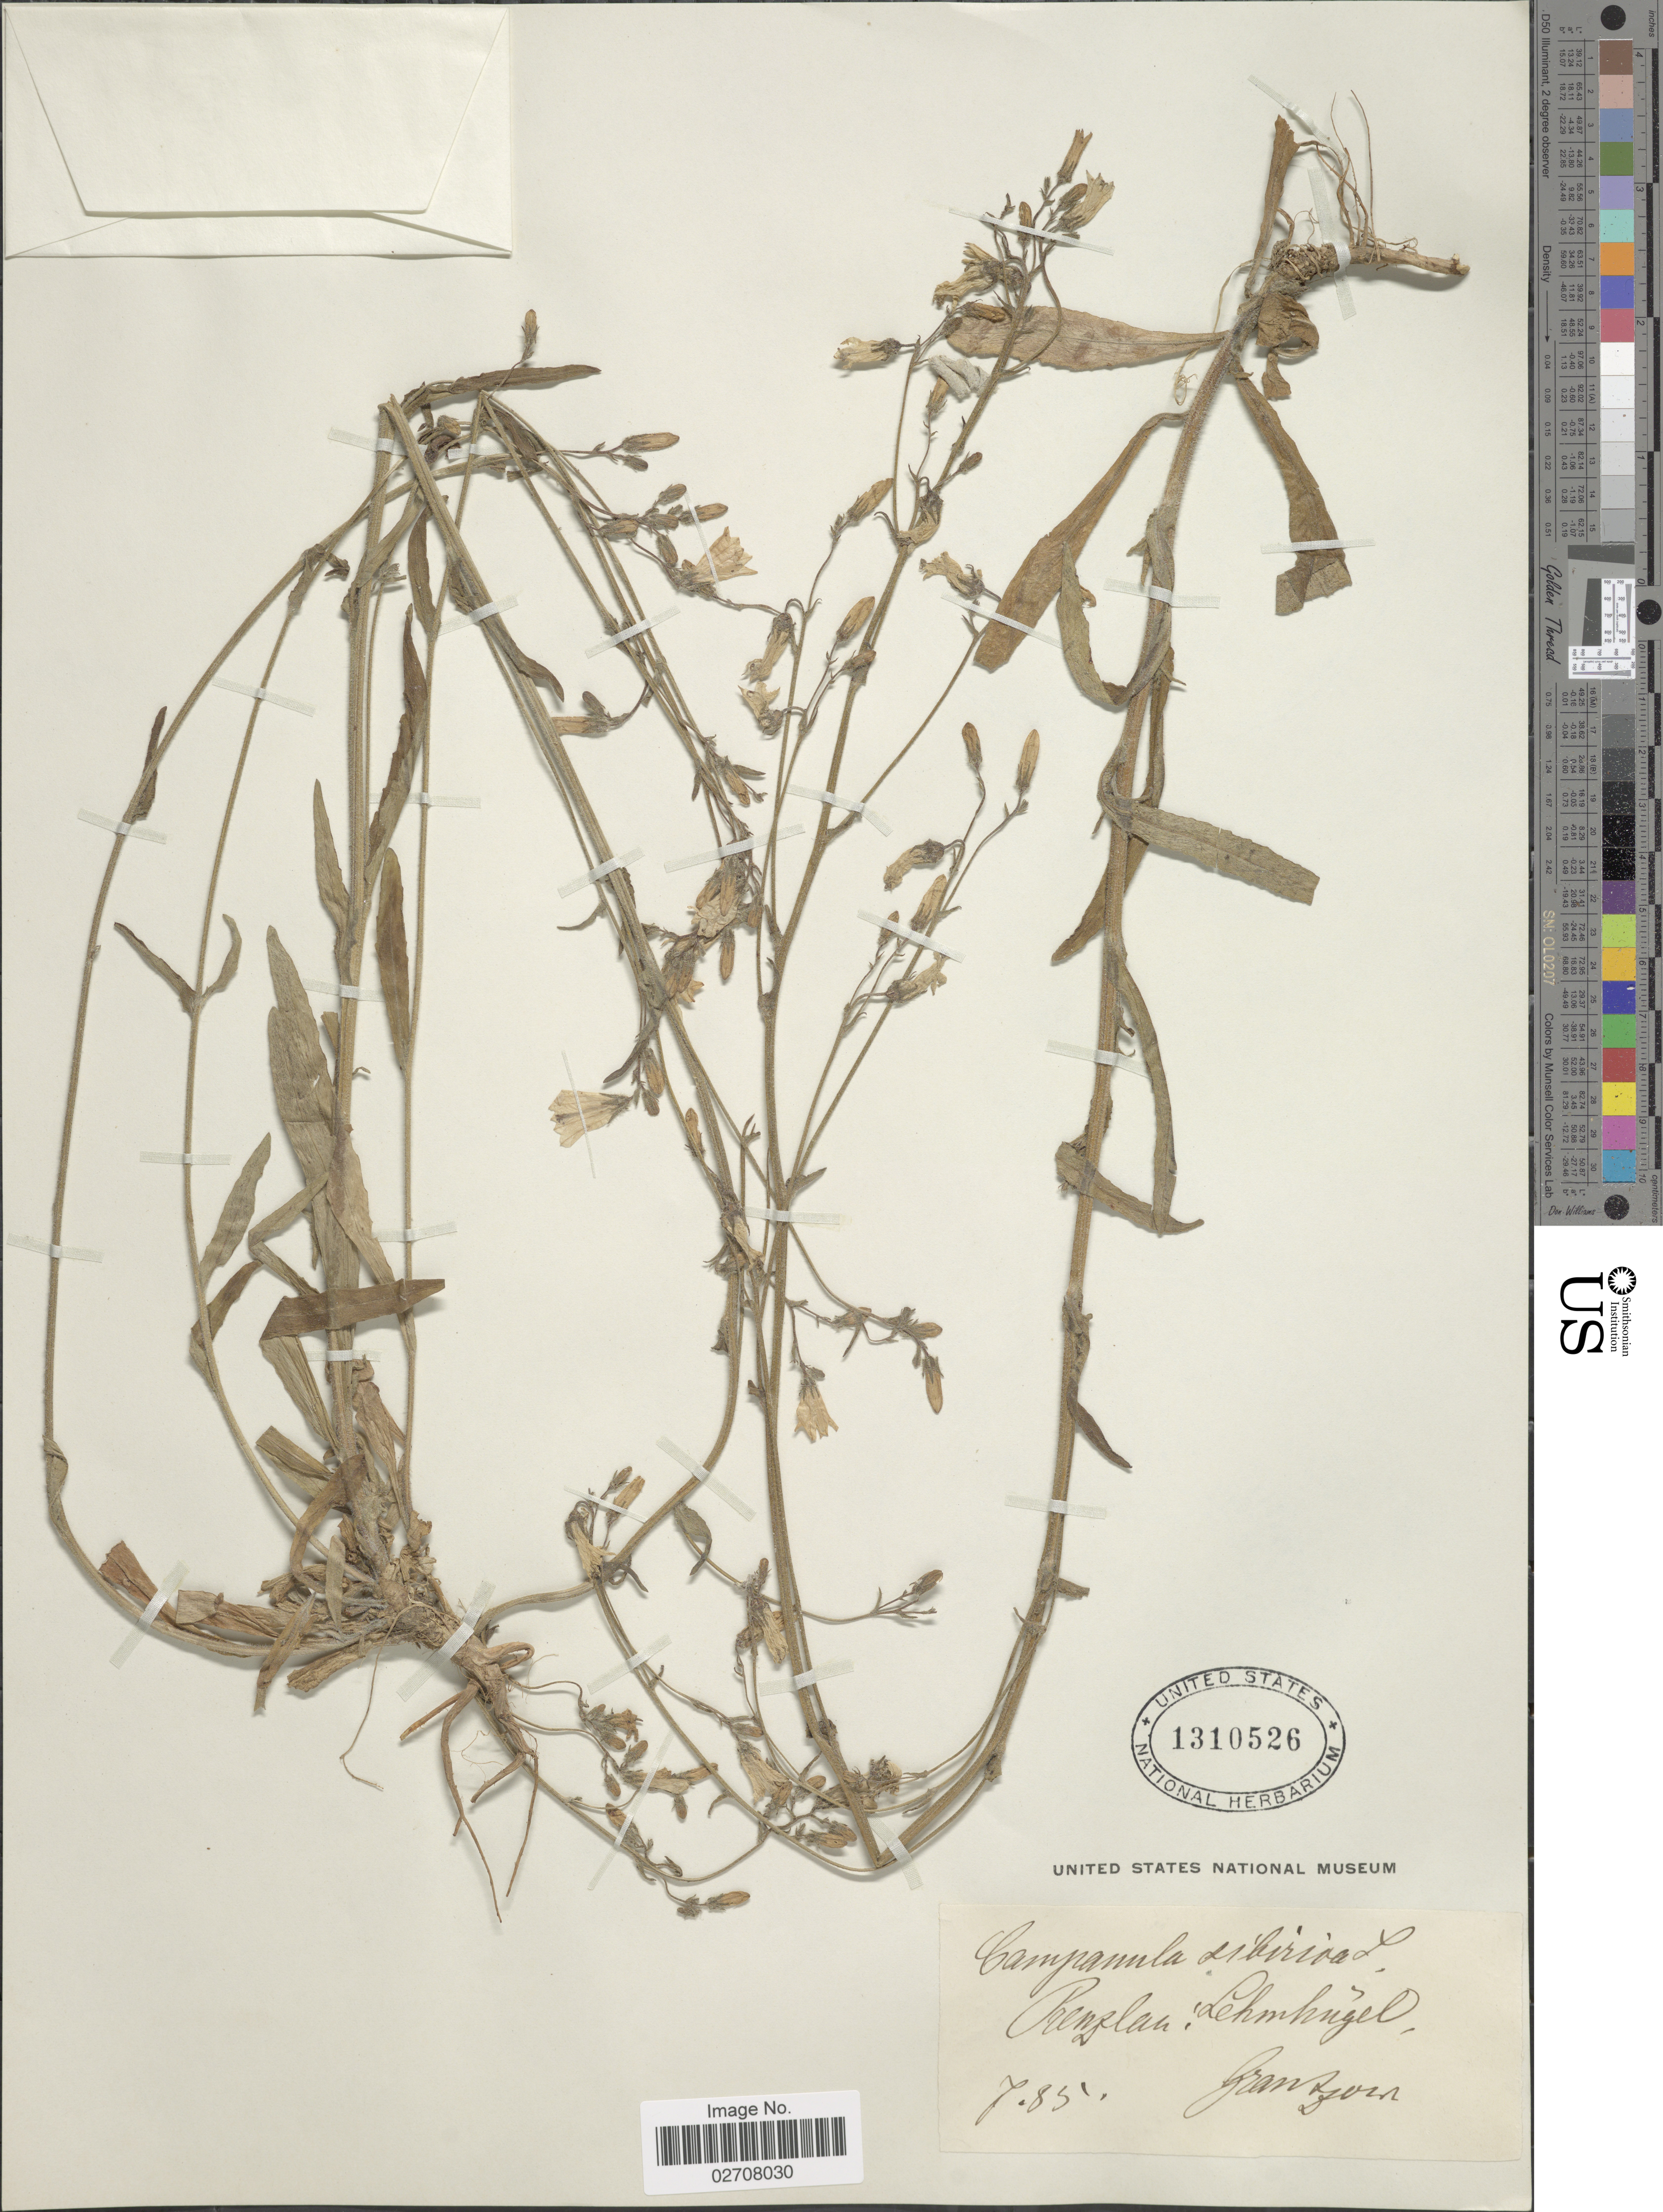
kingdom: Plantae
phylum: Tracheophyta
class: Magnoliopsida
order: Asterales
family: Campanulaceae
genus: Campanula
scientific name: Campanula sibirica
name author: L.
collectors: Grantzow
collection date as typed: Transcribed d/m/y: /7/85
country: Germany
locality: Prenzlau. Lehmhngel [interpreted]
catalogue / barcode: US 1310526